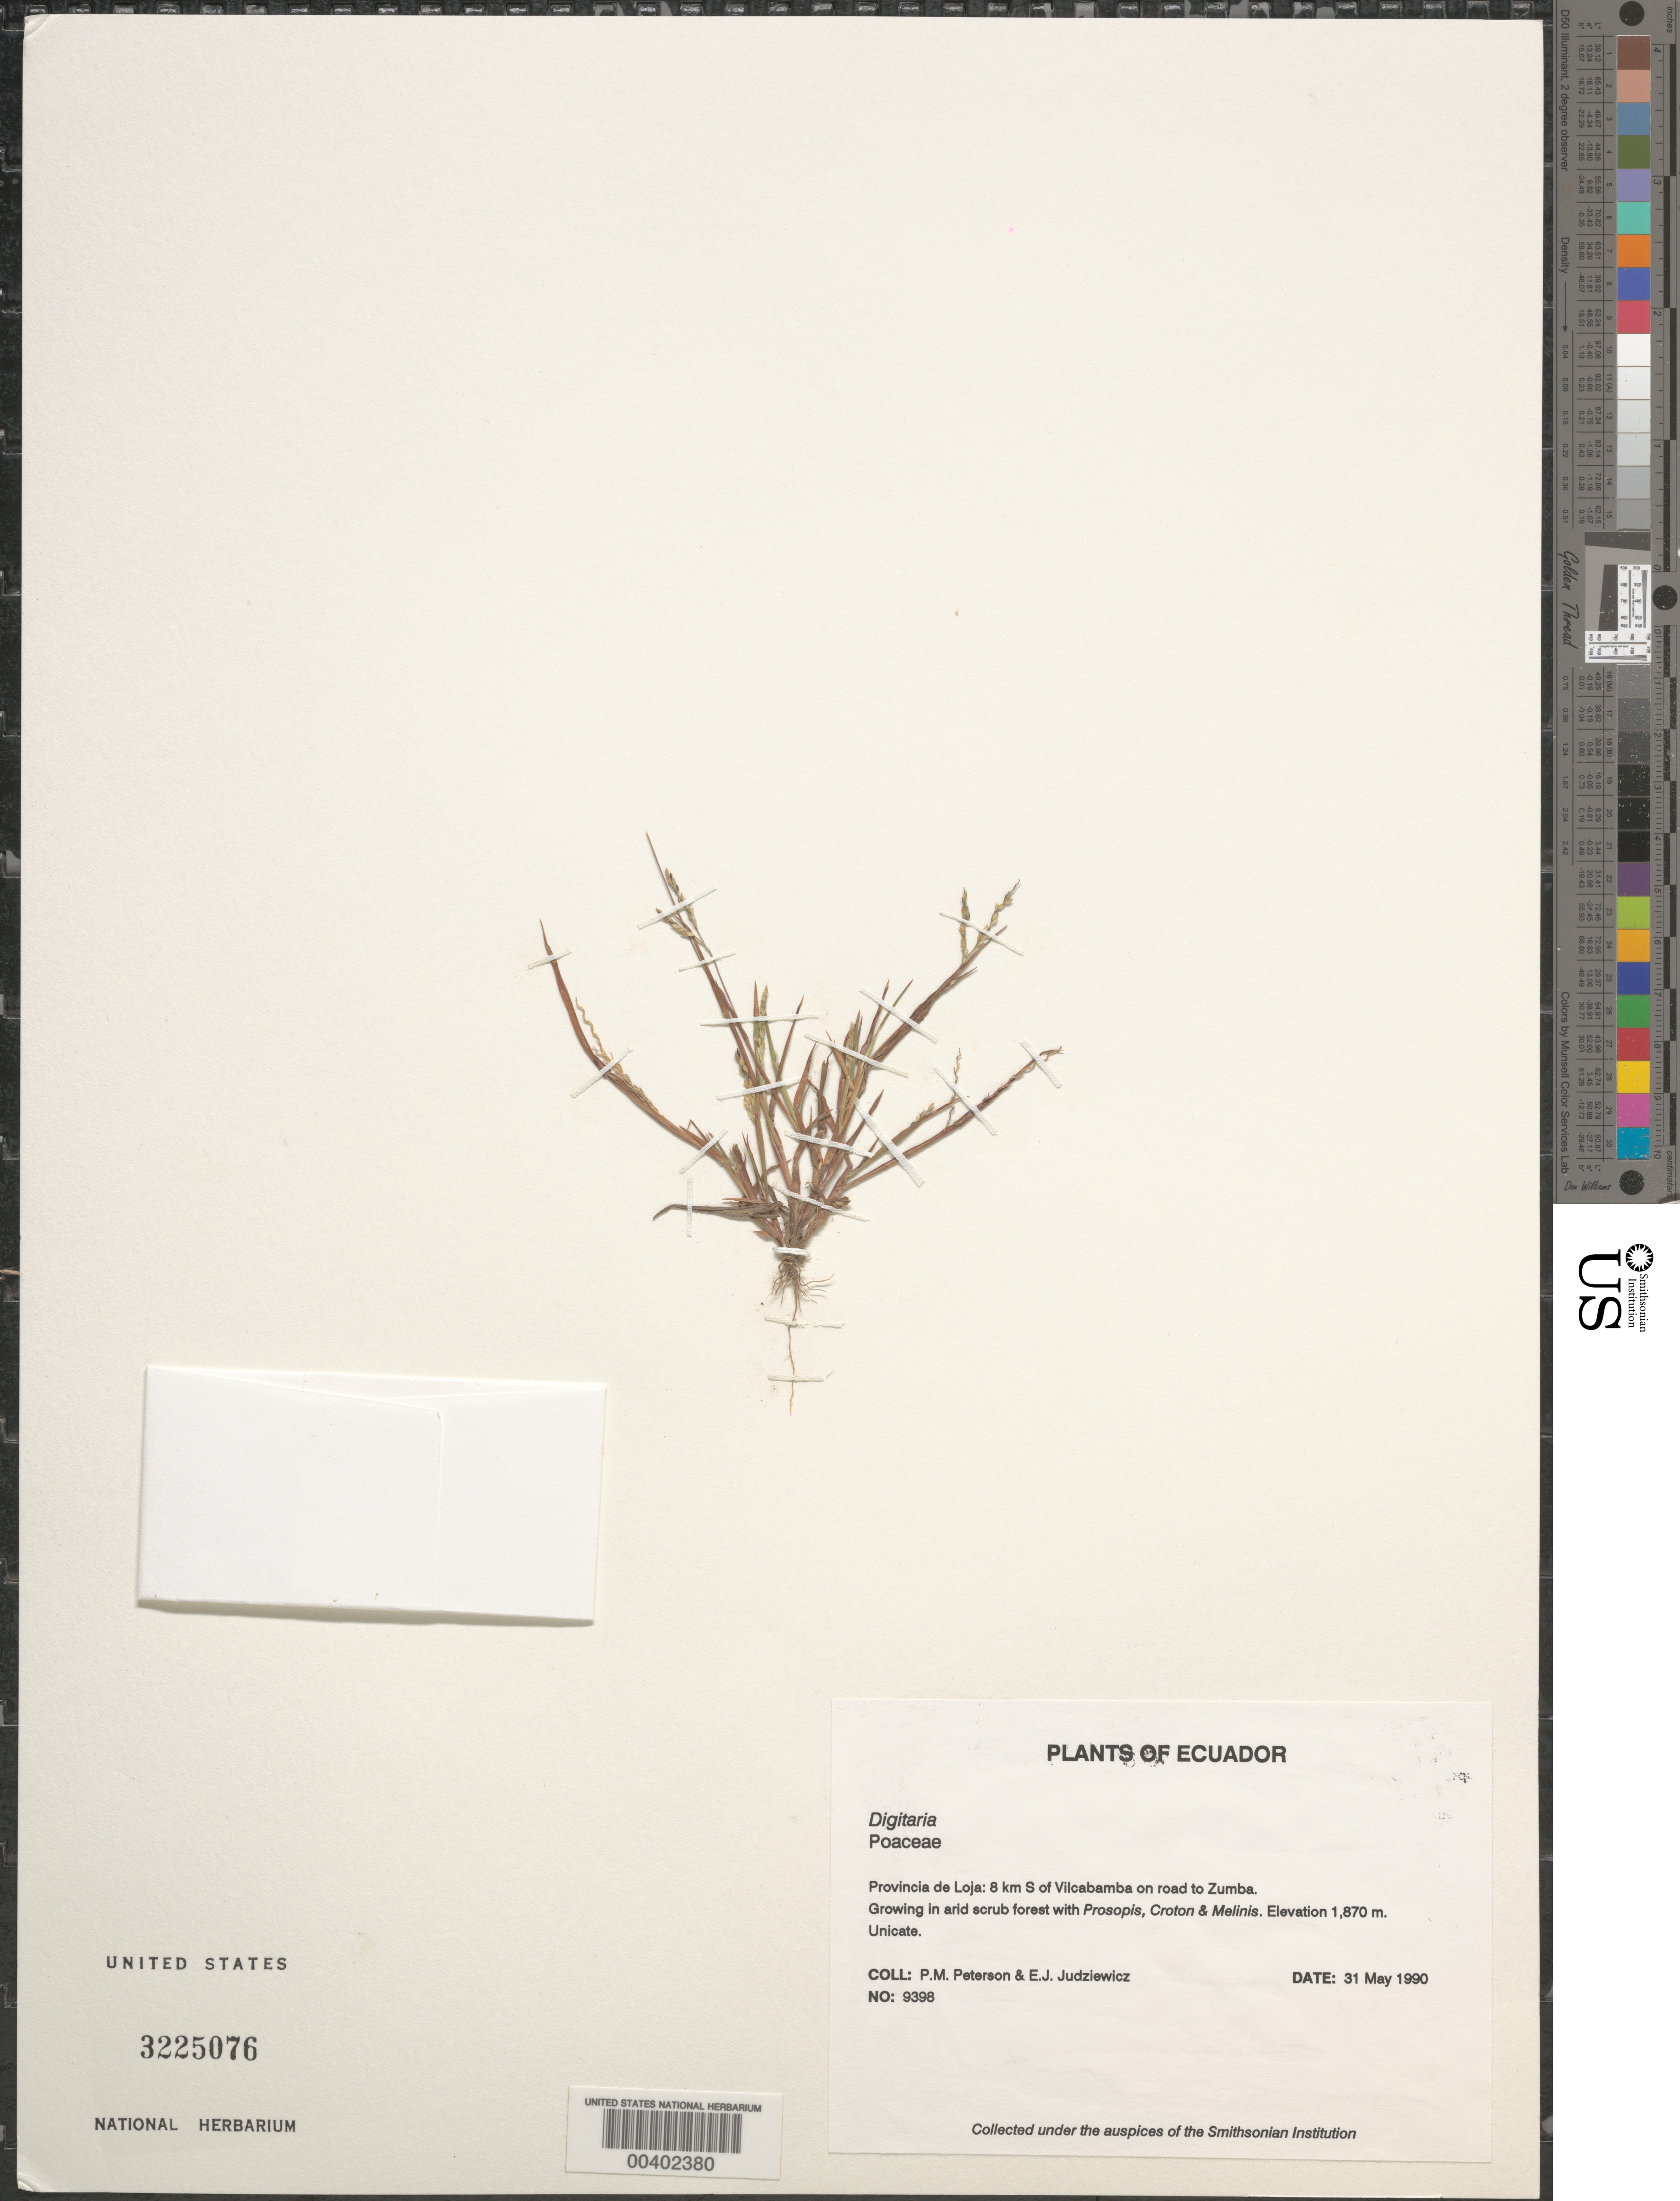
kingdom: Plantae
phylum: Tracheophyta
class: Liliopsida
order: Poales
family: Poaceae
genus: Digitaria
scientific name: Digitaria sp.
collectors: P. M. Peterson & E. J. Judziewicz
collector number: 09398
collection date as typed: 31 May 1990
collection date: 1990-05-31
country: Ecuador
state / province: Loja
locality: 8 km S of Vilcabamba on road to Zumba.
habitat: Growing in arid scrub forest with Prosopis, Croton & Melinis.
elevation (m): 1870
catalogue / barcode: US 3225076